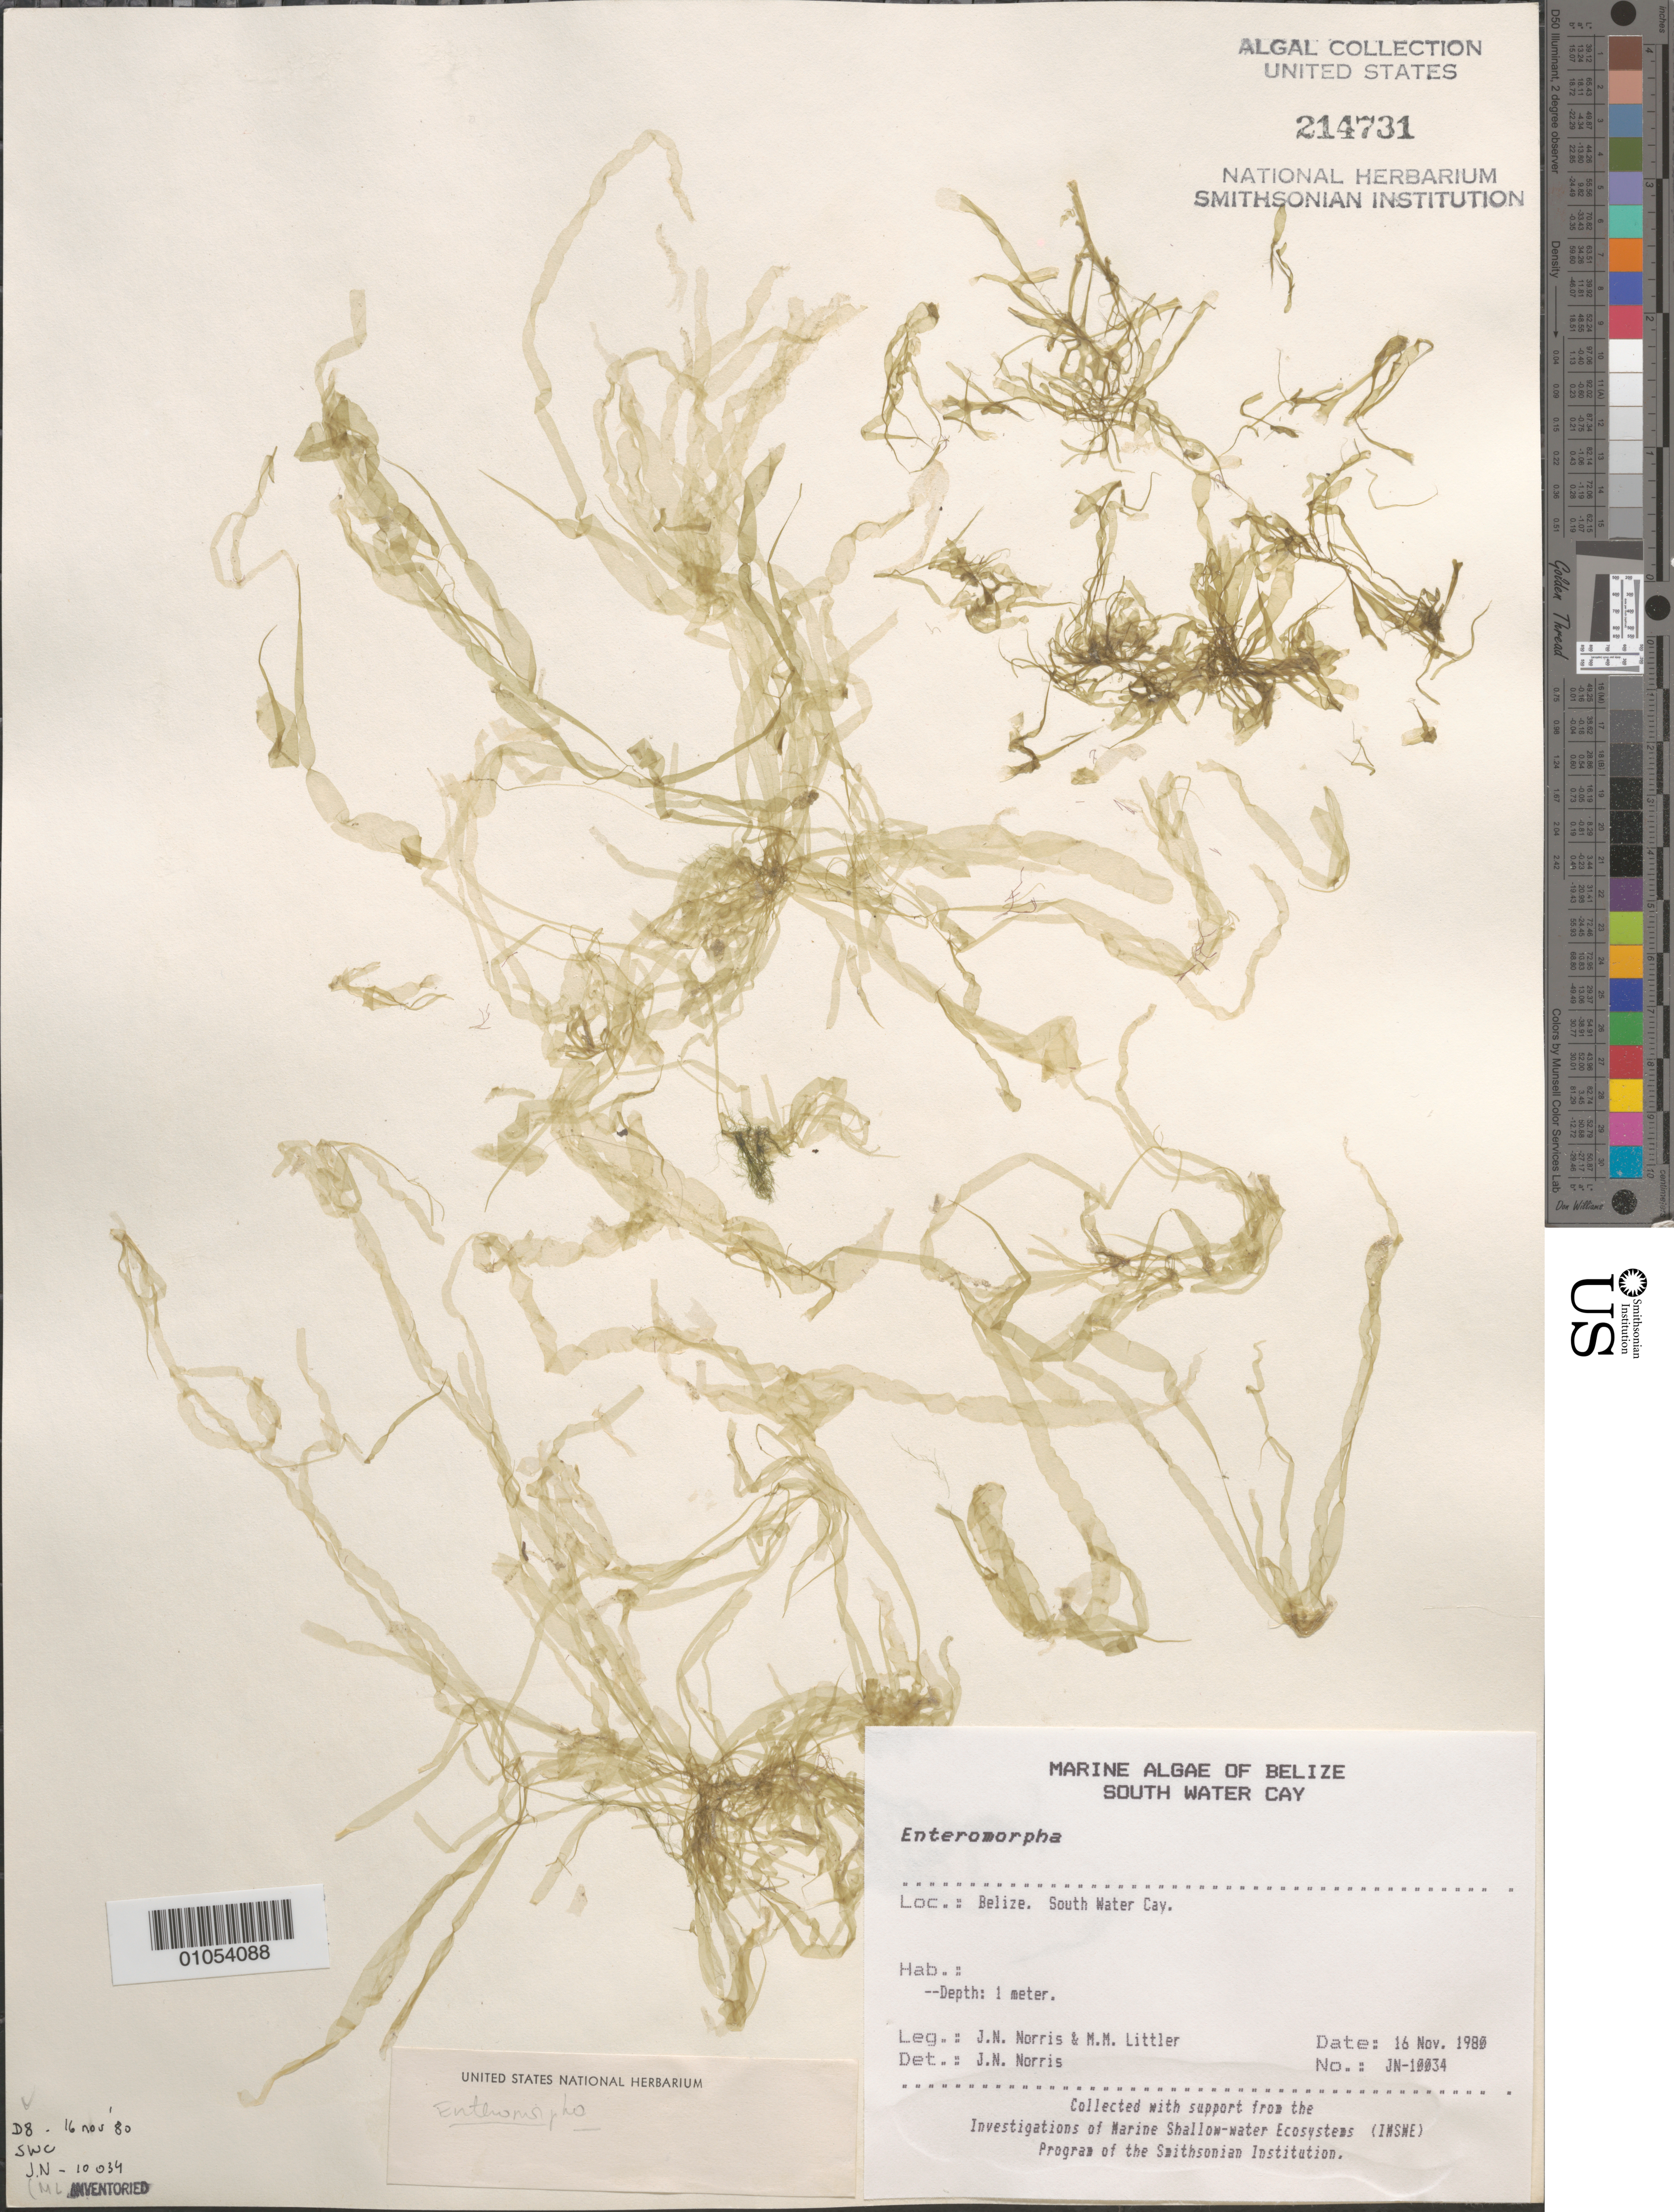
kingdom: Plantae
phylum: Chlorophyta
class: Ulvophyceae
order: Ulvales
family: Ulvaceae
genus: Ulva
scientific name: Ulva sp.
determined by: Algae name updating Project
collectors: J. N. Norris & M. M. Littler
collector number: JN-10034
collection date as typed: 16 Nov 1980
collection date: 1980-11-16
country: Belize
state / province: Stann Creek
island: South Water Cay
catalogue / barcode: US 214731